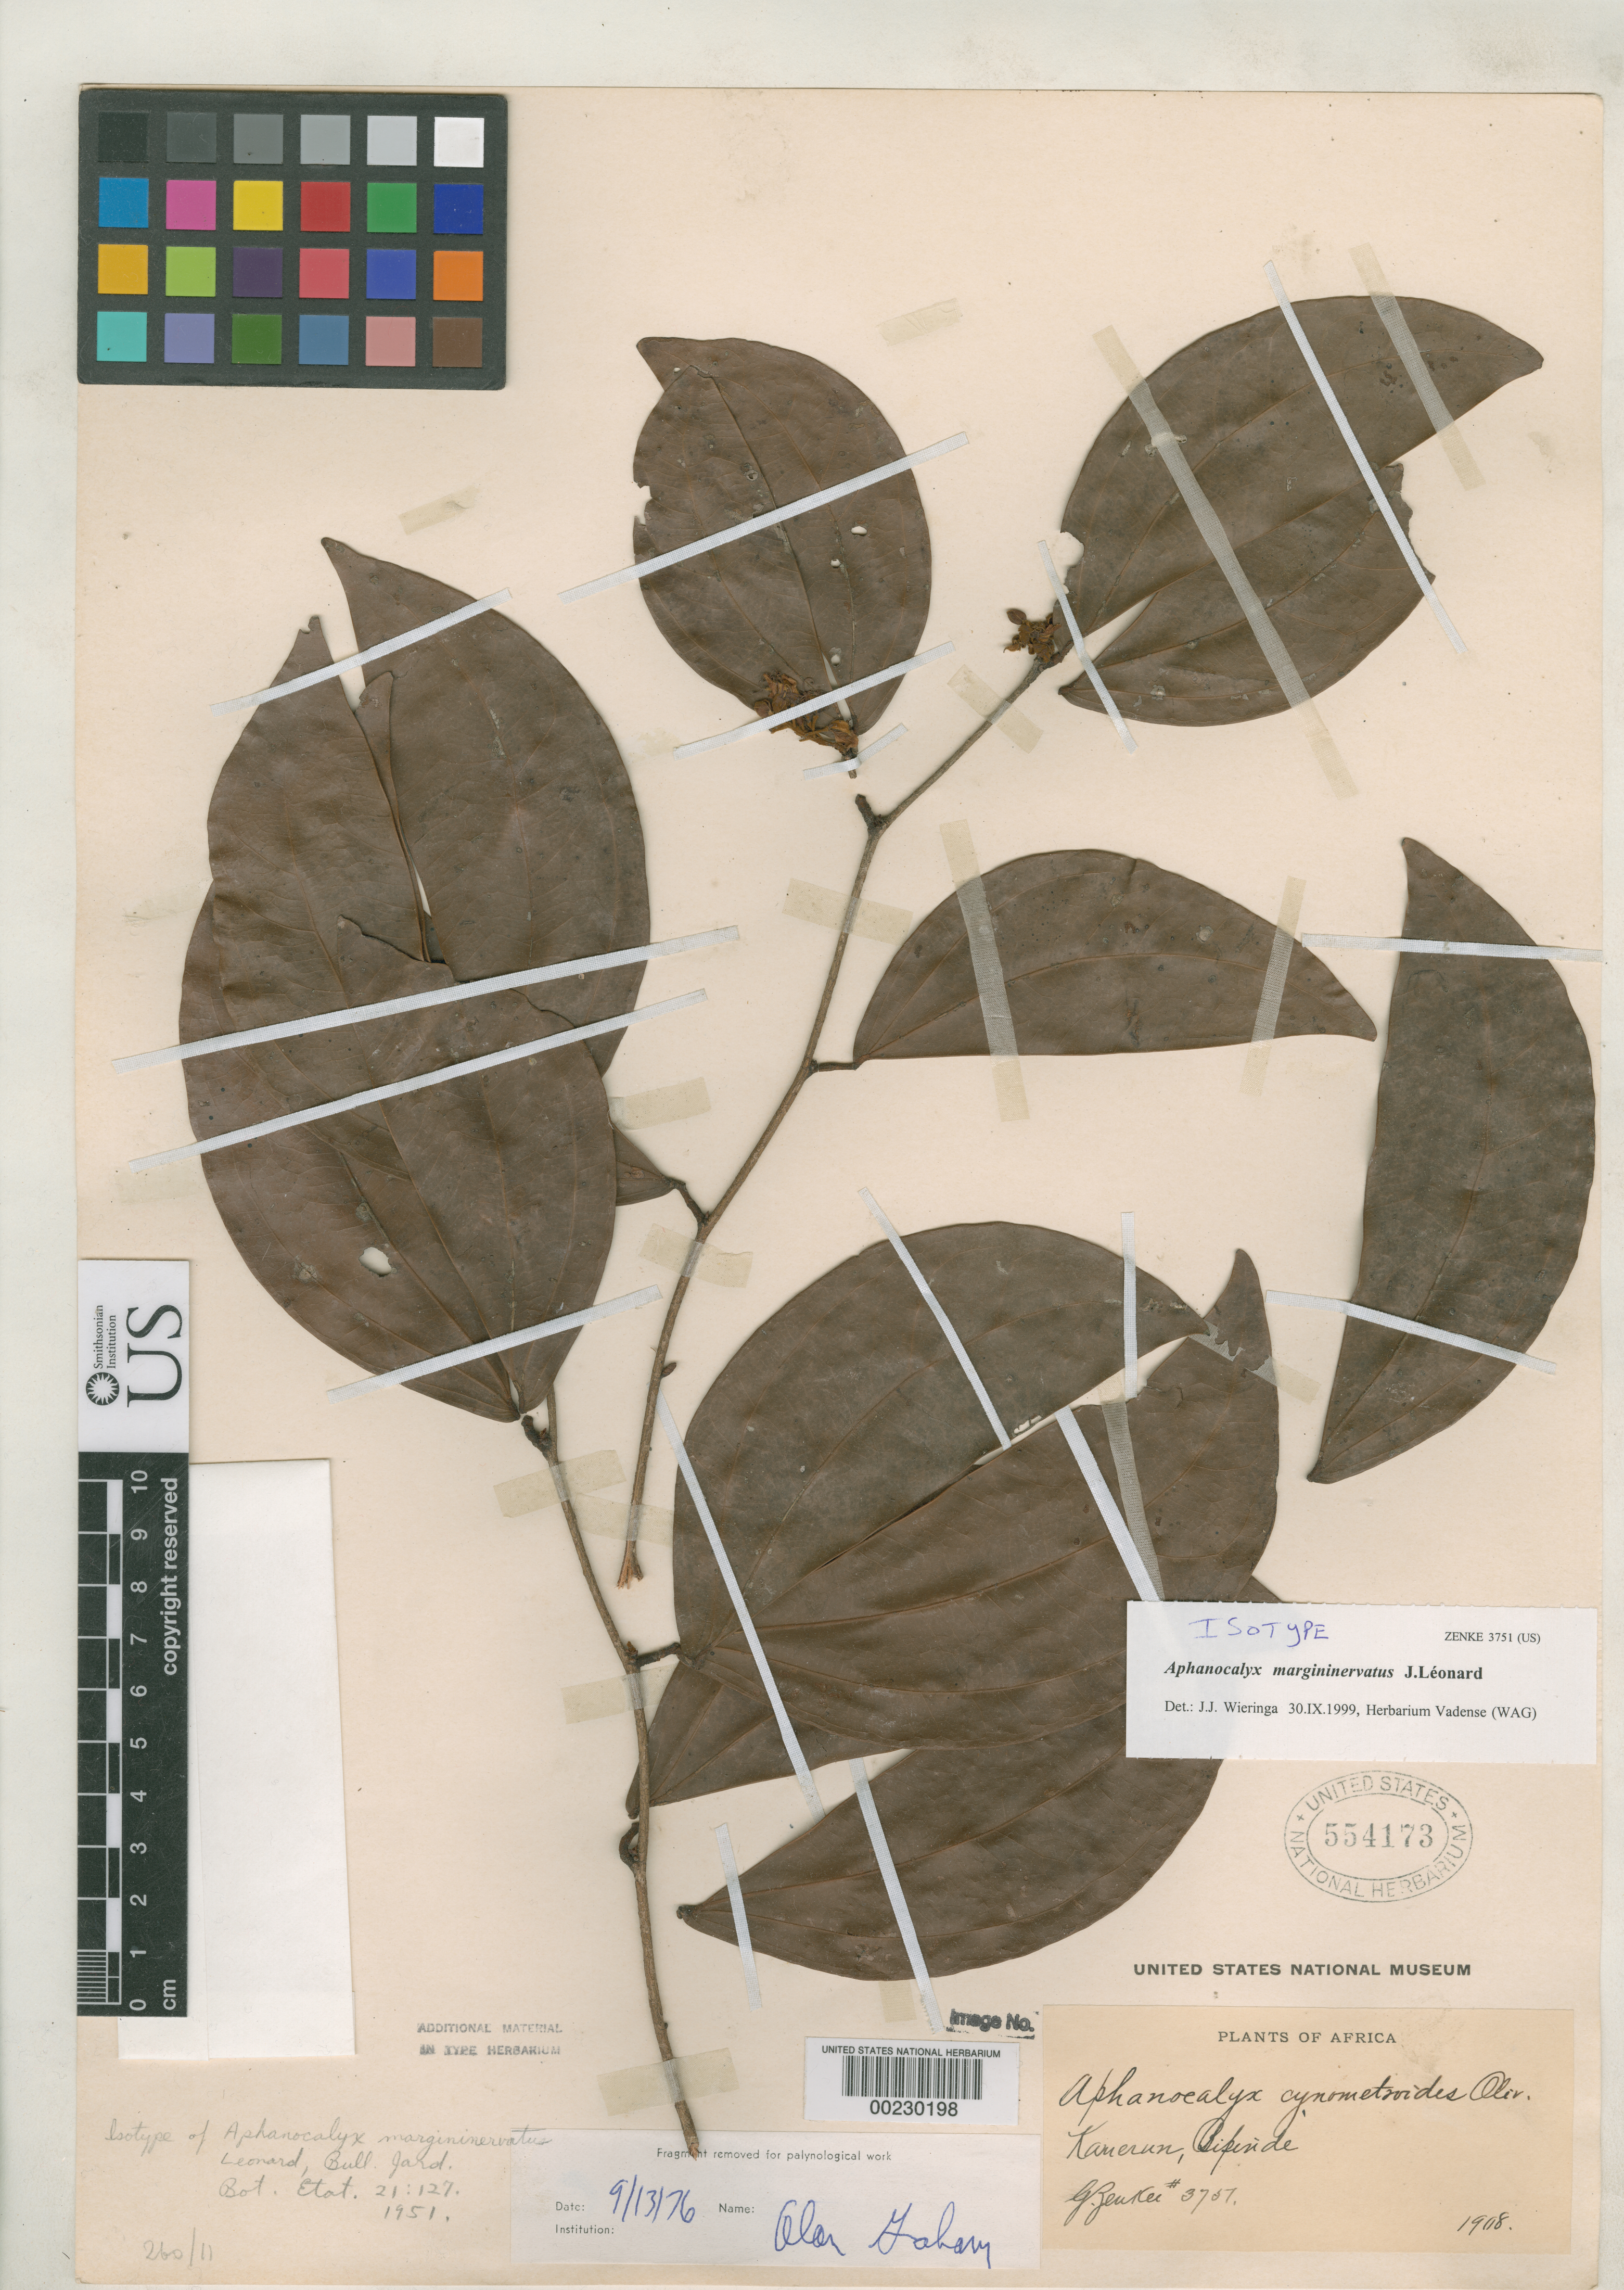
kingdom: Plantae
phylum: Tracheophyta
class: Magnoliopsida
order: Fabales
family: Fabaceae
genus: Aphanocalyx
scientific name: Aphanocalyx margininervatus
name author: J. Léonard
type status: Isotype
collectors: G. A. Zenker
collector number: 3757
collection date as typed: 1908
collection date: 1908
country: Cameroon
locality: Bipinde.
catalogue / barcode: US 554173